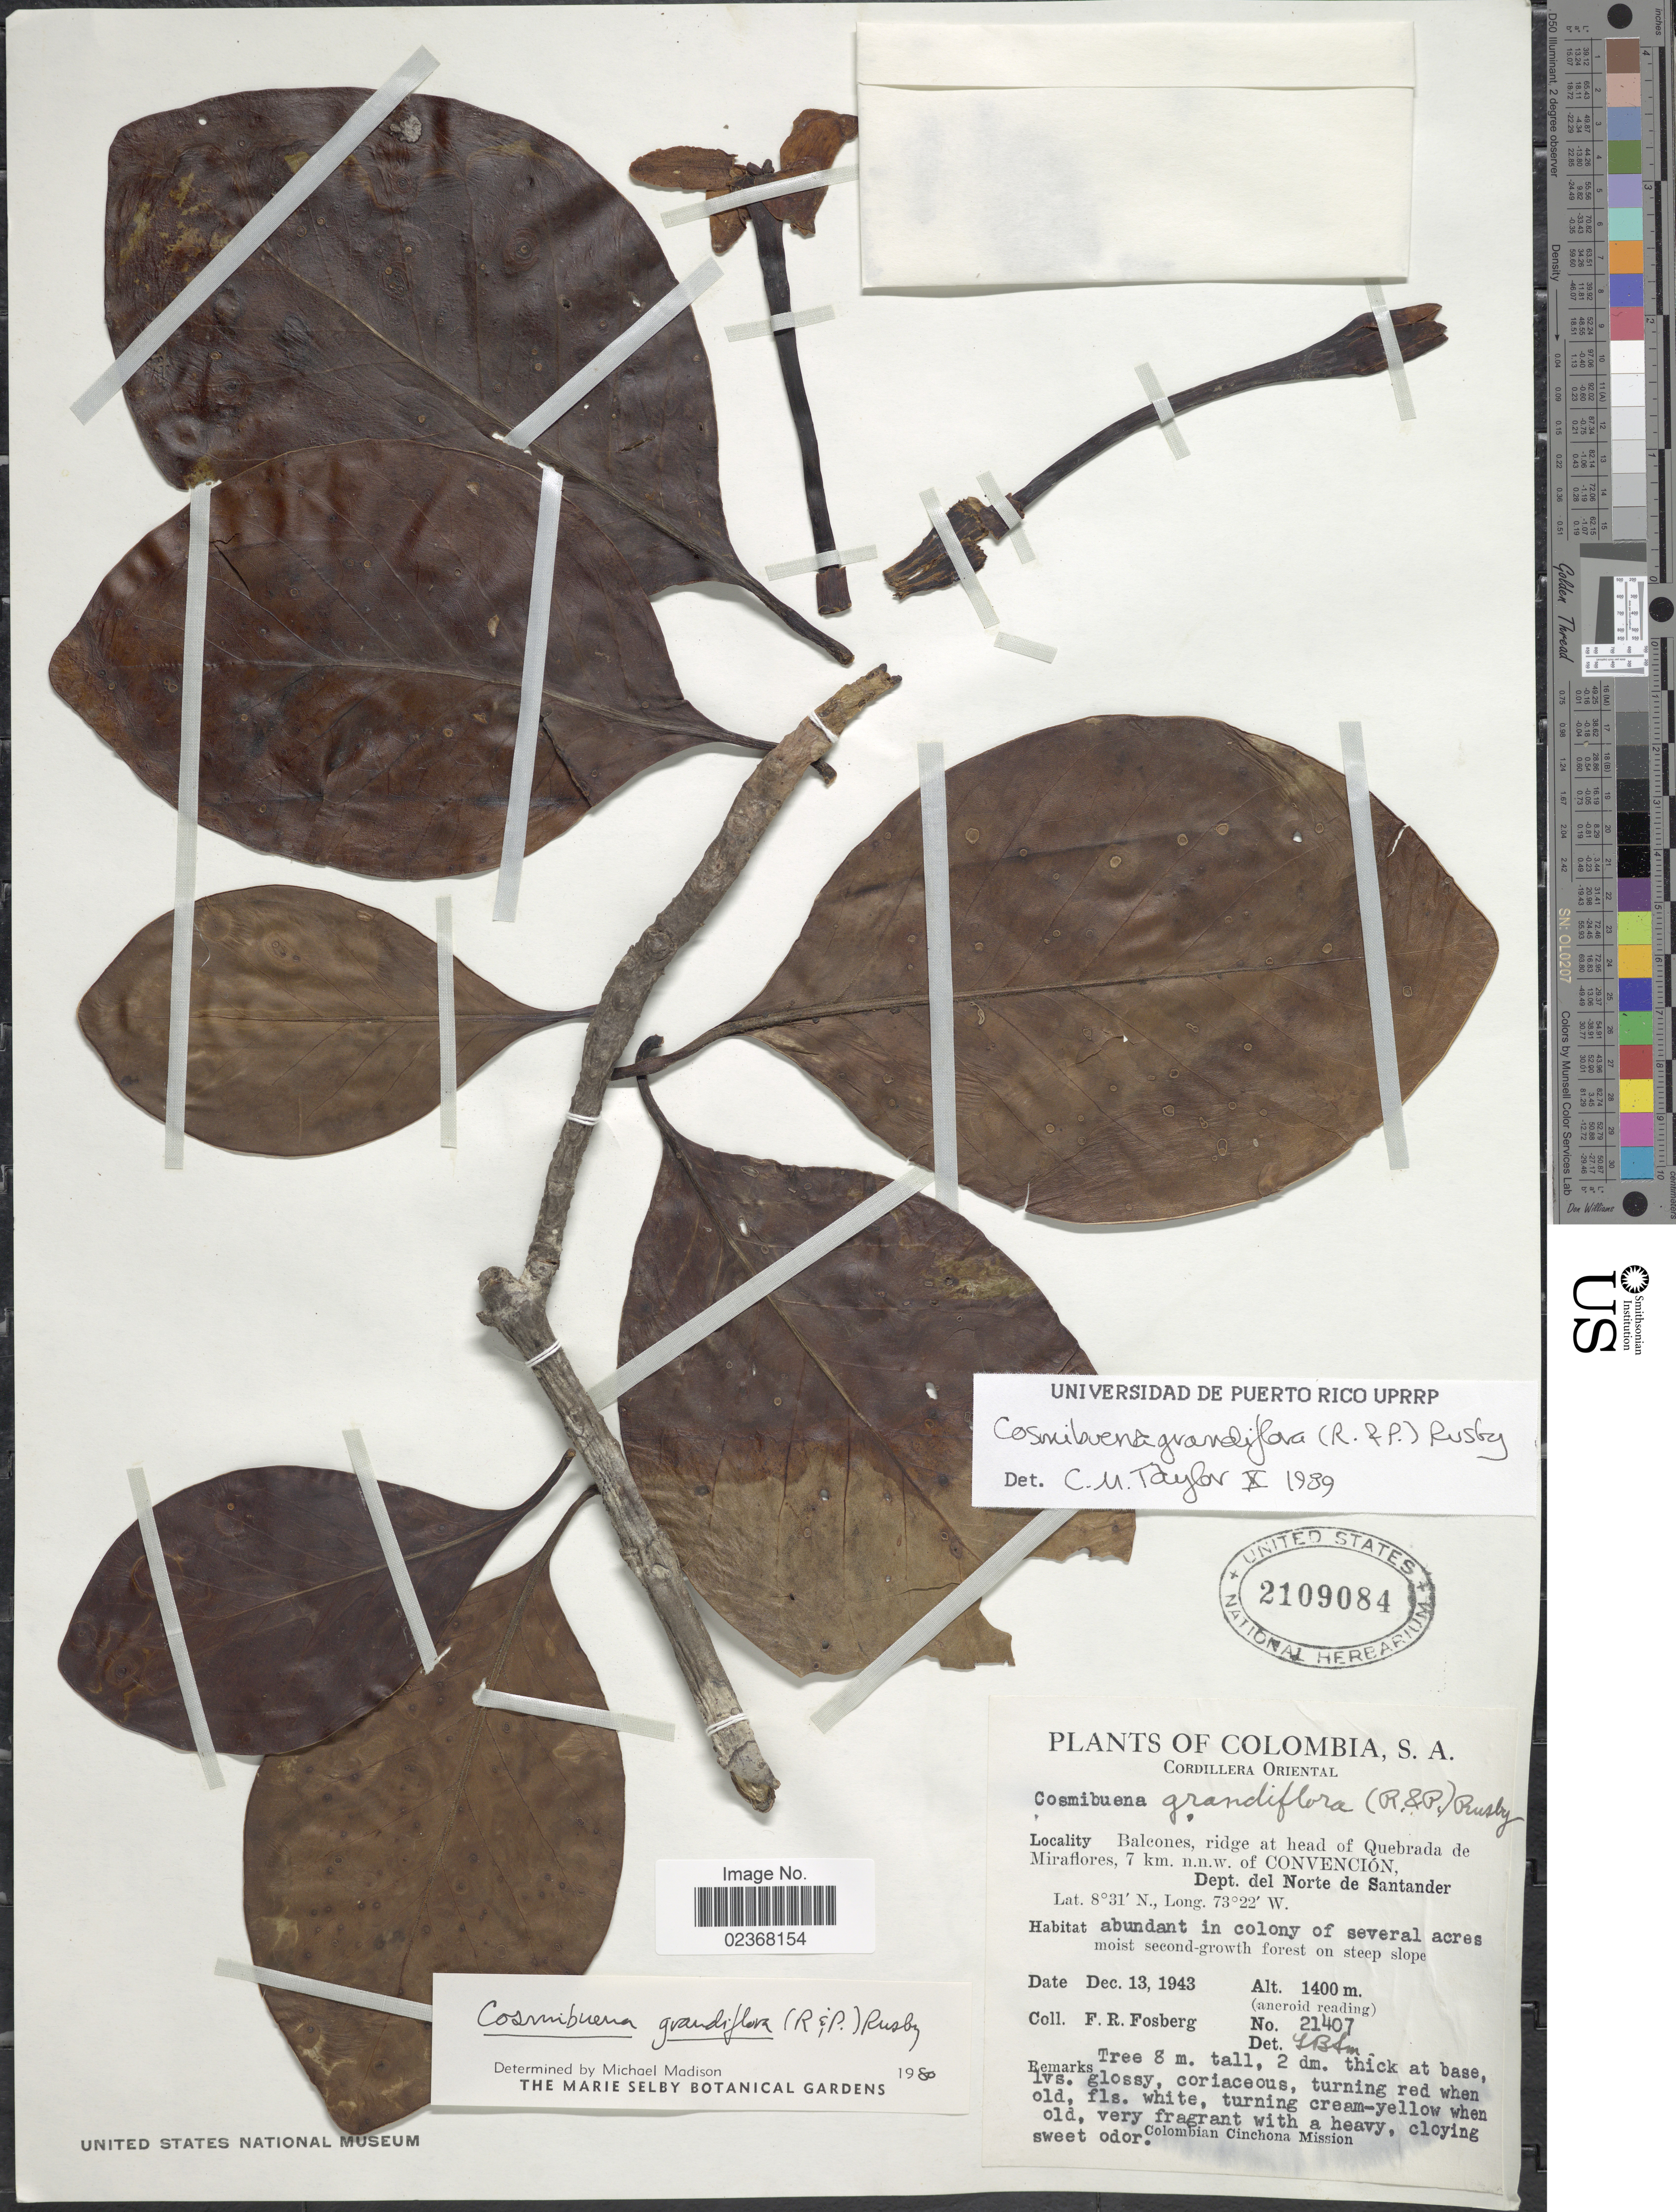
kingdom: Plantae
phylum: Tracheophyta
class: Magnoliopsida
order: Gentianales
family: Rubiaceae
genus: Cosmibuena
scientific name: Cosmibuena grandiflora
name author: (Rose & Pav.) Rusby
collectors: F. R. Fosberg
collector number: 21407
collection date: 1943-12-13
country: Colombia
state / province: Norte de Santander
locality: Cordillera Oriental, Balcones, ridge at head of Quebrada de Miraflores, 7 km. n.n.w. of Convencion, Dept. del Norte de Santander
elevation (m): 1400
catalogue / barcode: US 2109084